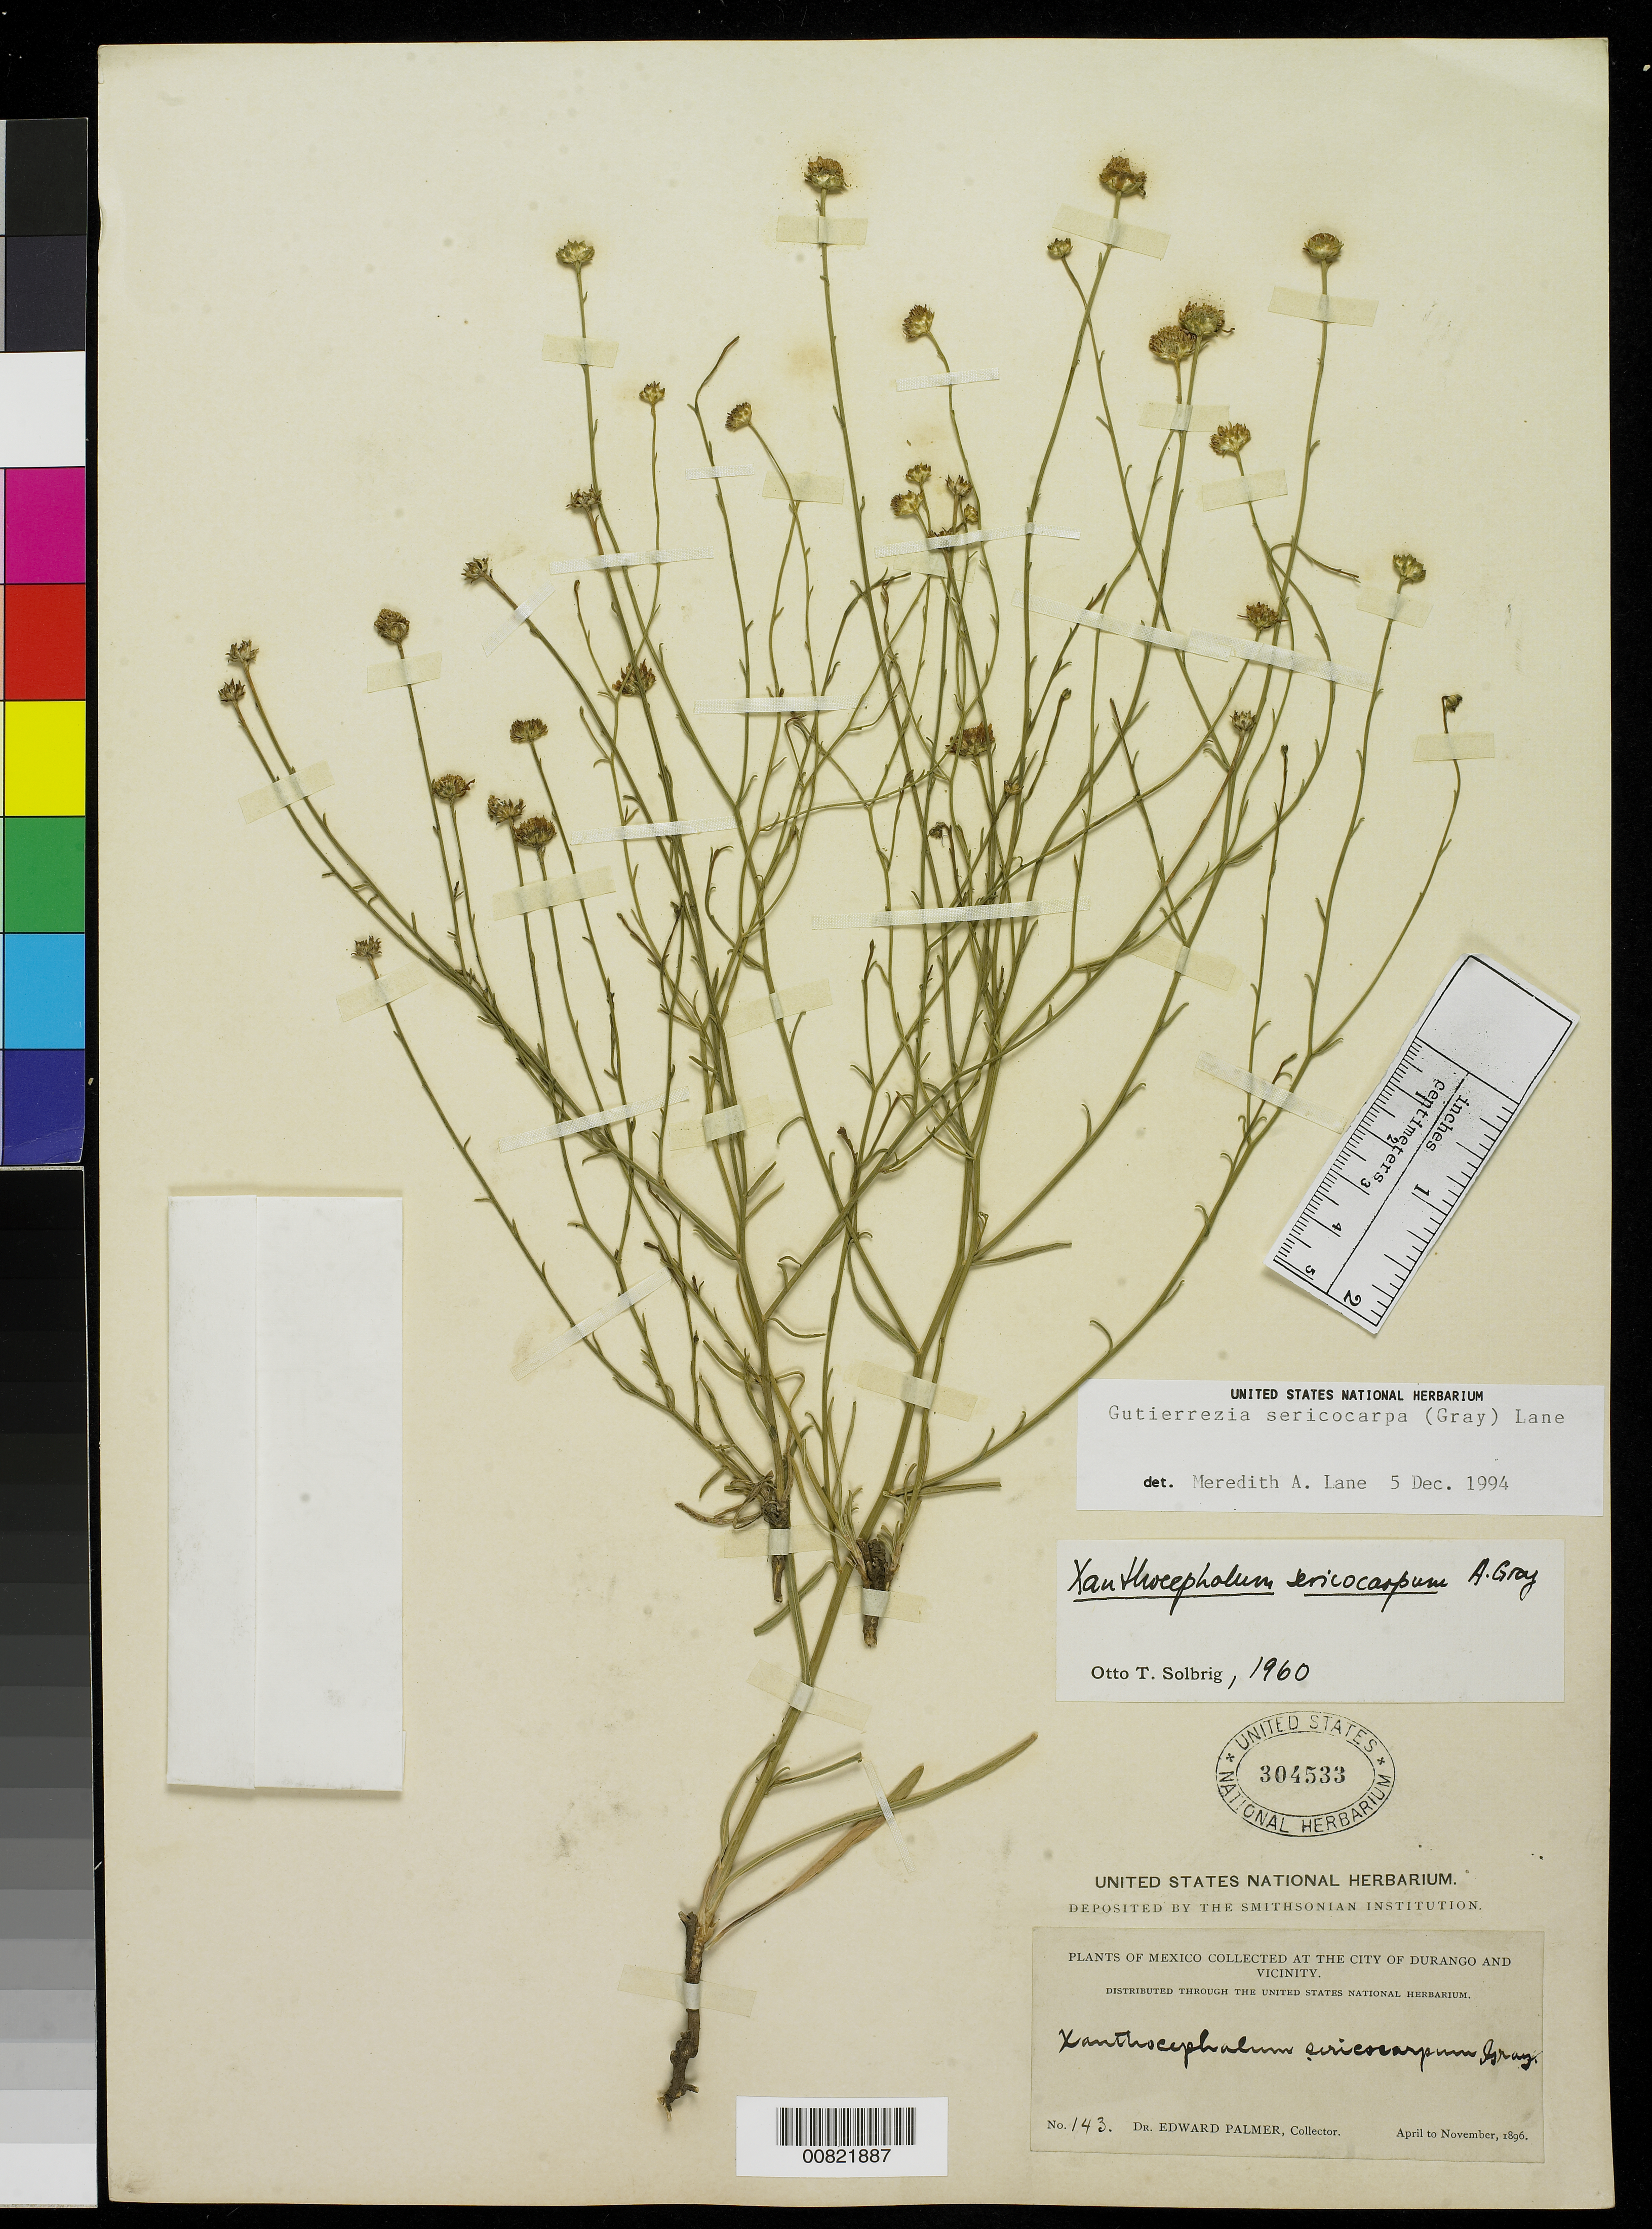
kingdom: Plantae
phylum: Tracheophyta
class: Magnoliopsida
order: Asterales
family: Asteraceae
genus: Gutierrezia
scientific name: Gutierrezia sericocarpa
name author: (A. Gray) M.A. Lane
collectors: E. Palmer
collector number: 143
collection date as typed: Apr 1896 to -- Nov 1896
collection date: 1896-04/1896-11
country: Mexico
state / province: Durango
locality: City of Durango and vicinity.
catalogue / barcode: US 304533